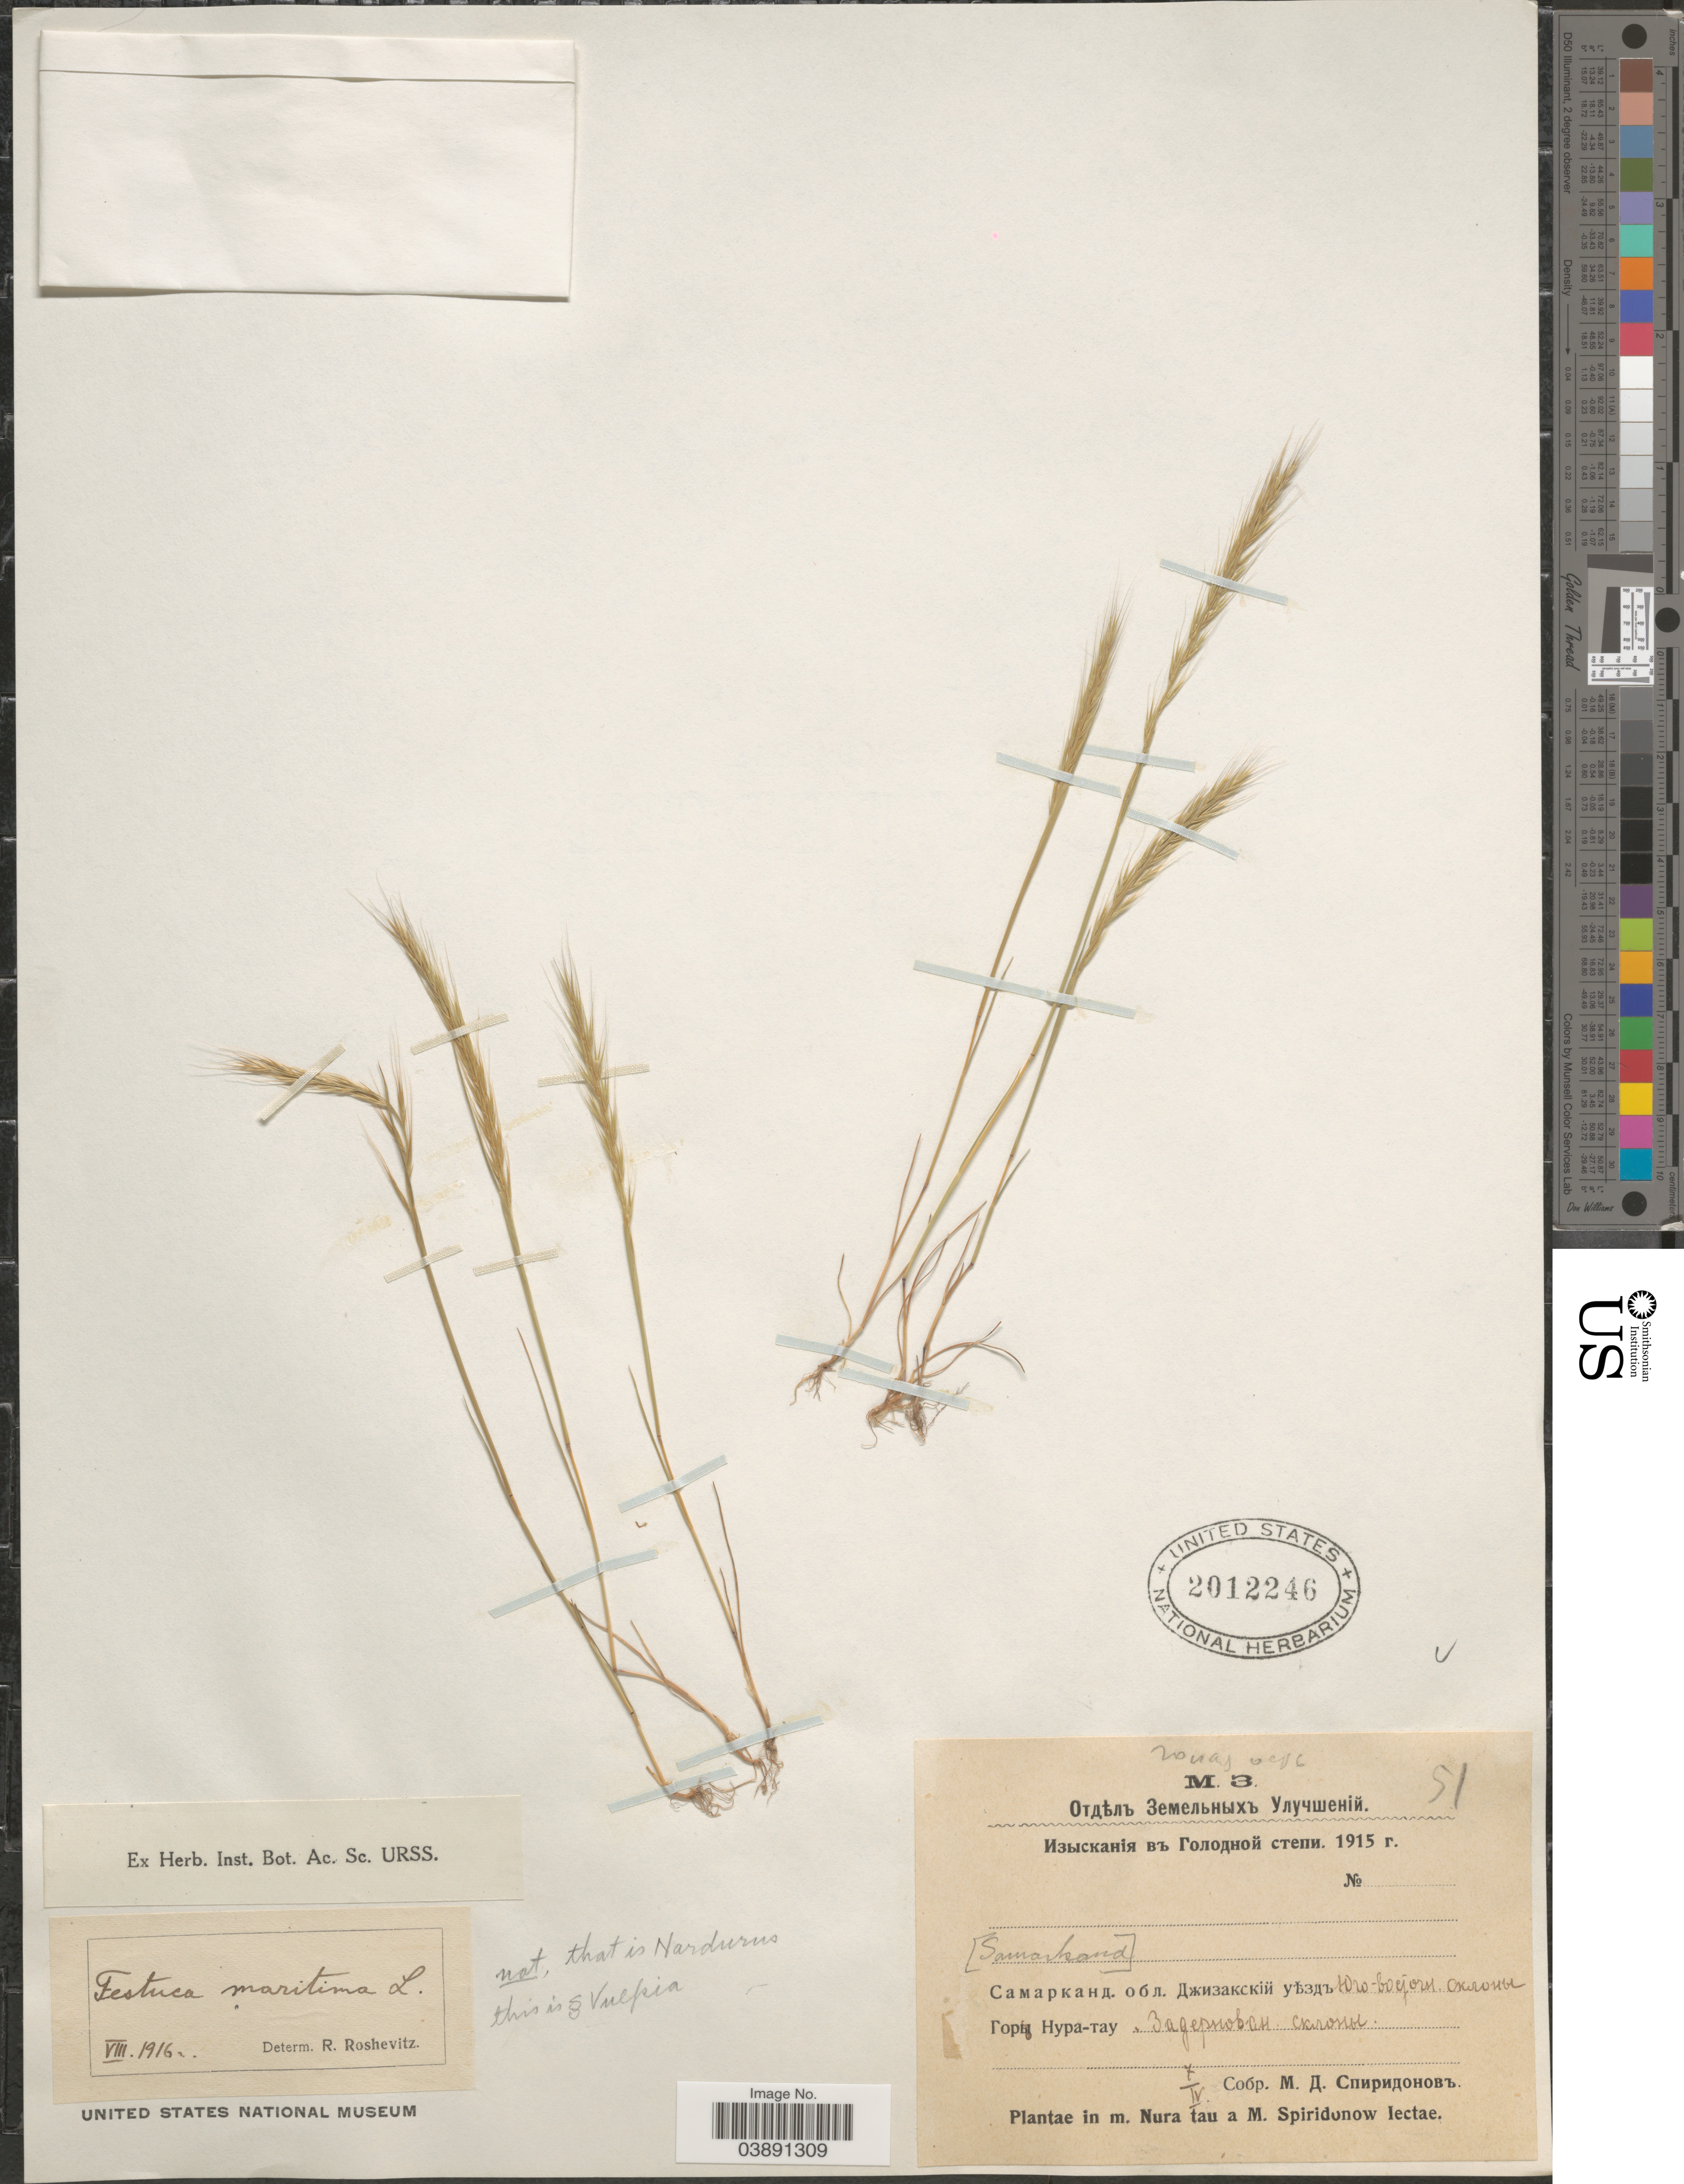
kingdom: Plantae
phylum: Tracheophyta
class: Liliopsida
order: Poales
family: Poaceae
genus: Festuca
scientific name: Festuca sp.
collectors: M. Spiridonow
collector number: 51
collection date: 1915-04-07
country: Uzbekistan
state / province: Samarqand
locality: Samarkand. X. In m. Nura tau.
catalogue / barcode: US 2012246